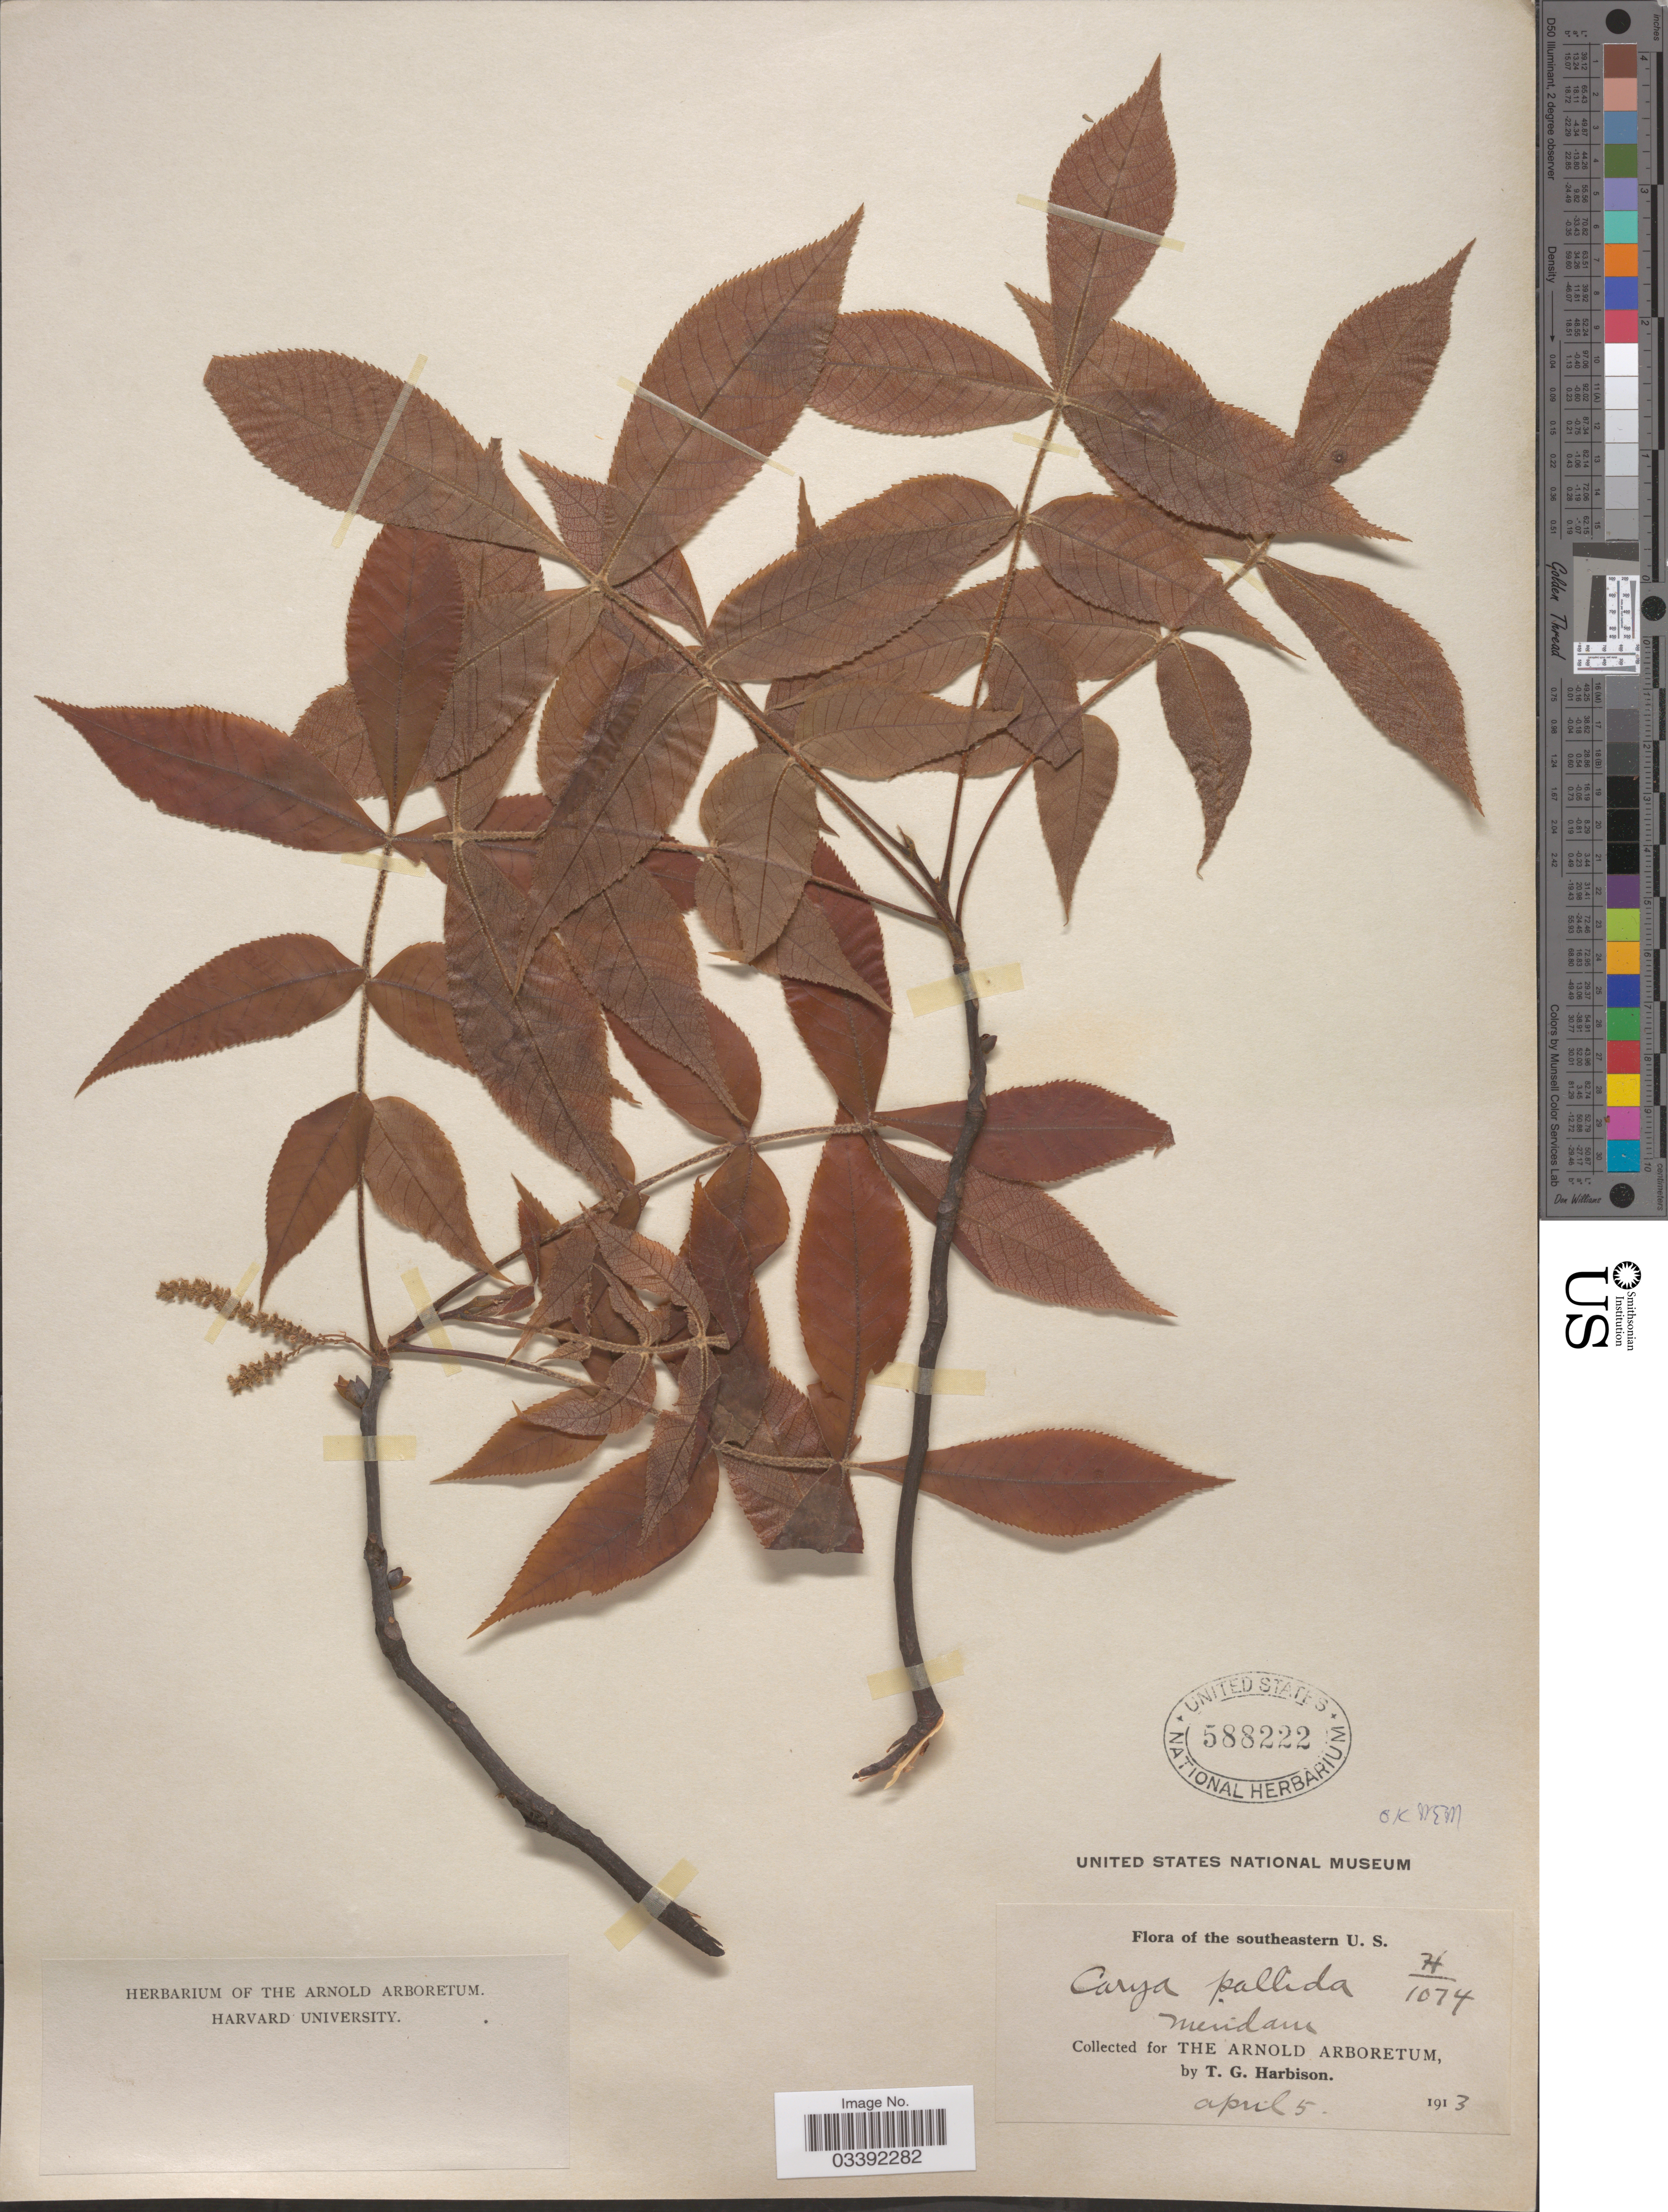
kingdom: Plantae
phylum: Tracheophyta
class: Magnoliopsida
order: Fagales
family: Juglandaceae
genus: Carya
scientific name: Carya pallida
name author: (Ashe) Engl. & Graebner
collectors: T. Harbison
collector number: H/1074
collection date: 1913-04-05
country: United States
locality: Southeastern U.S. Meridian.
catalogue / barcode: US 588222